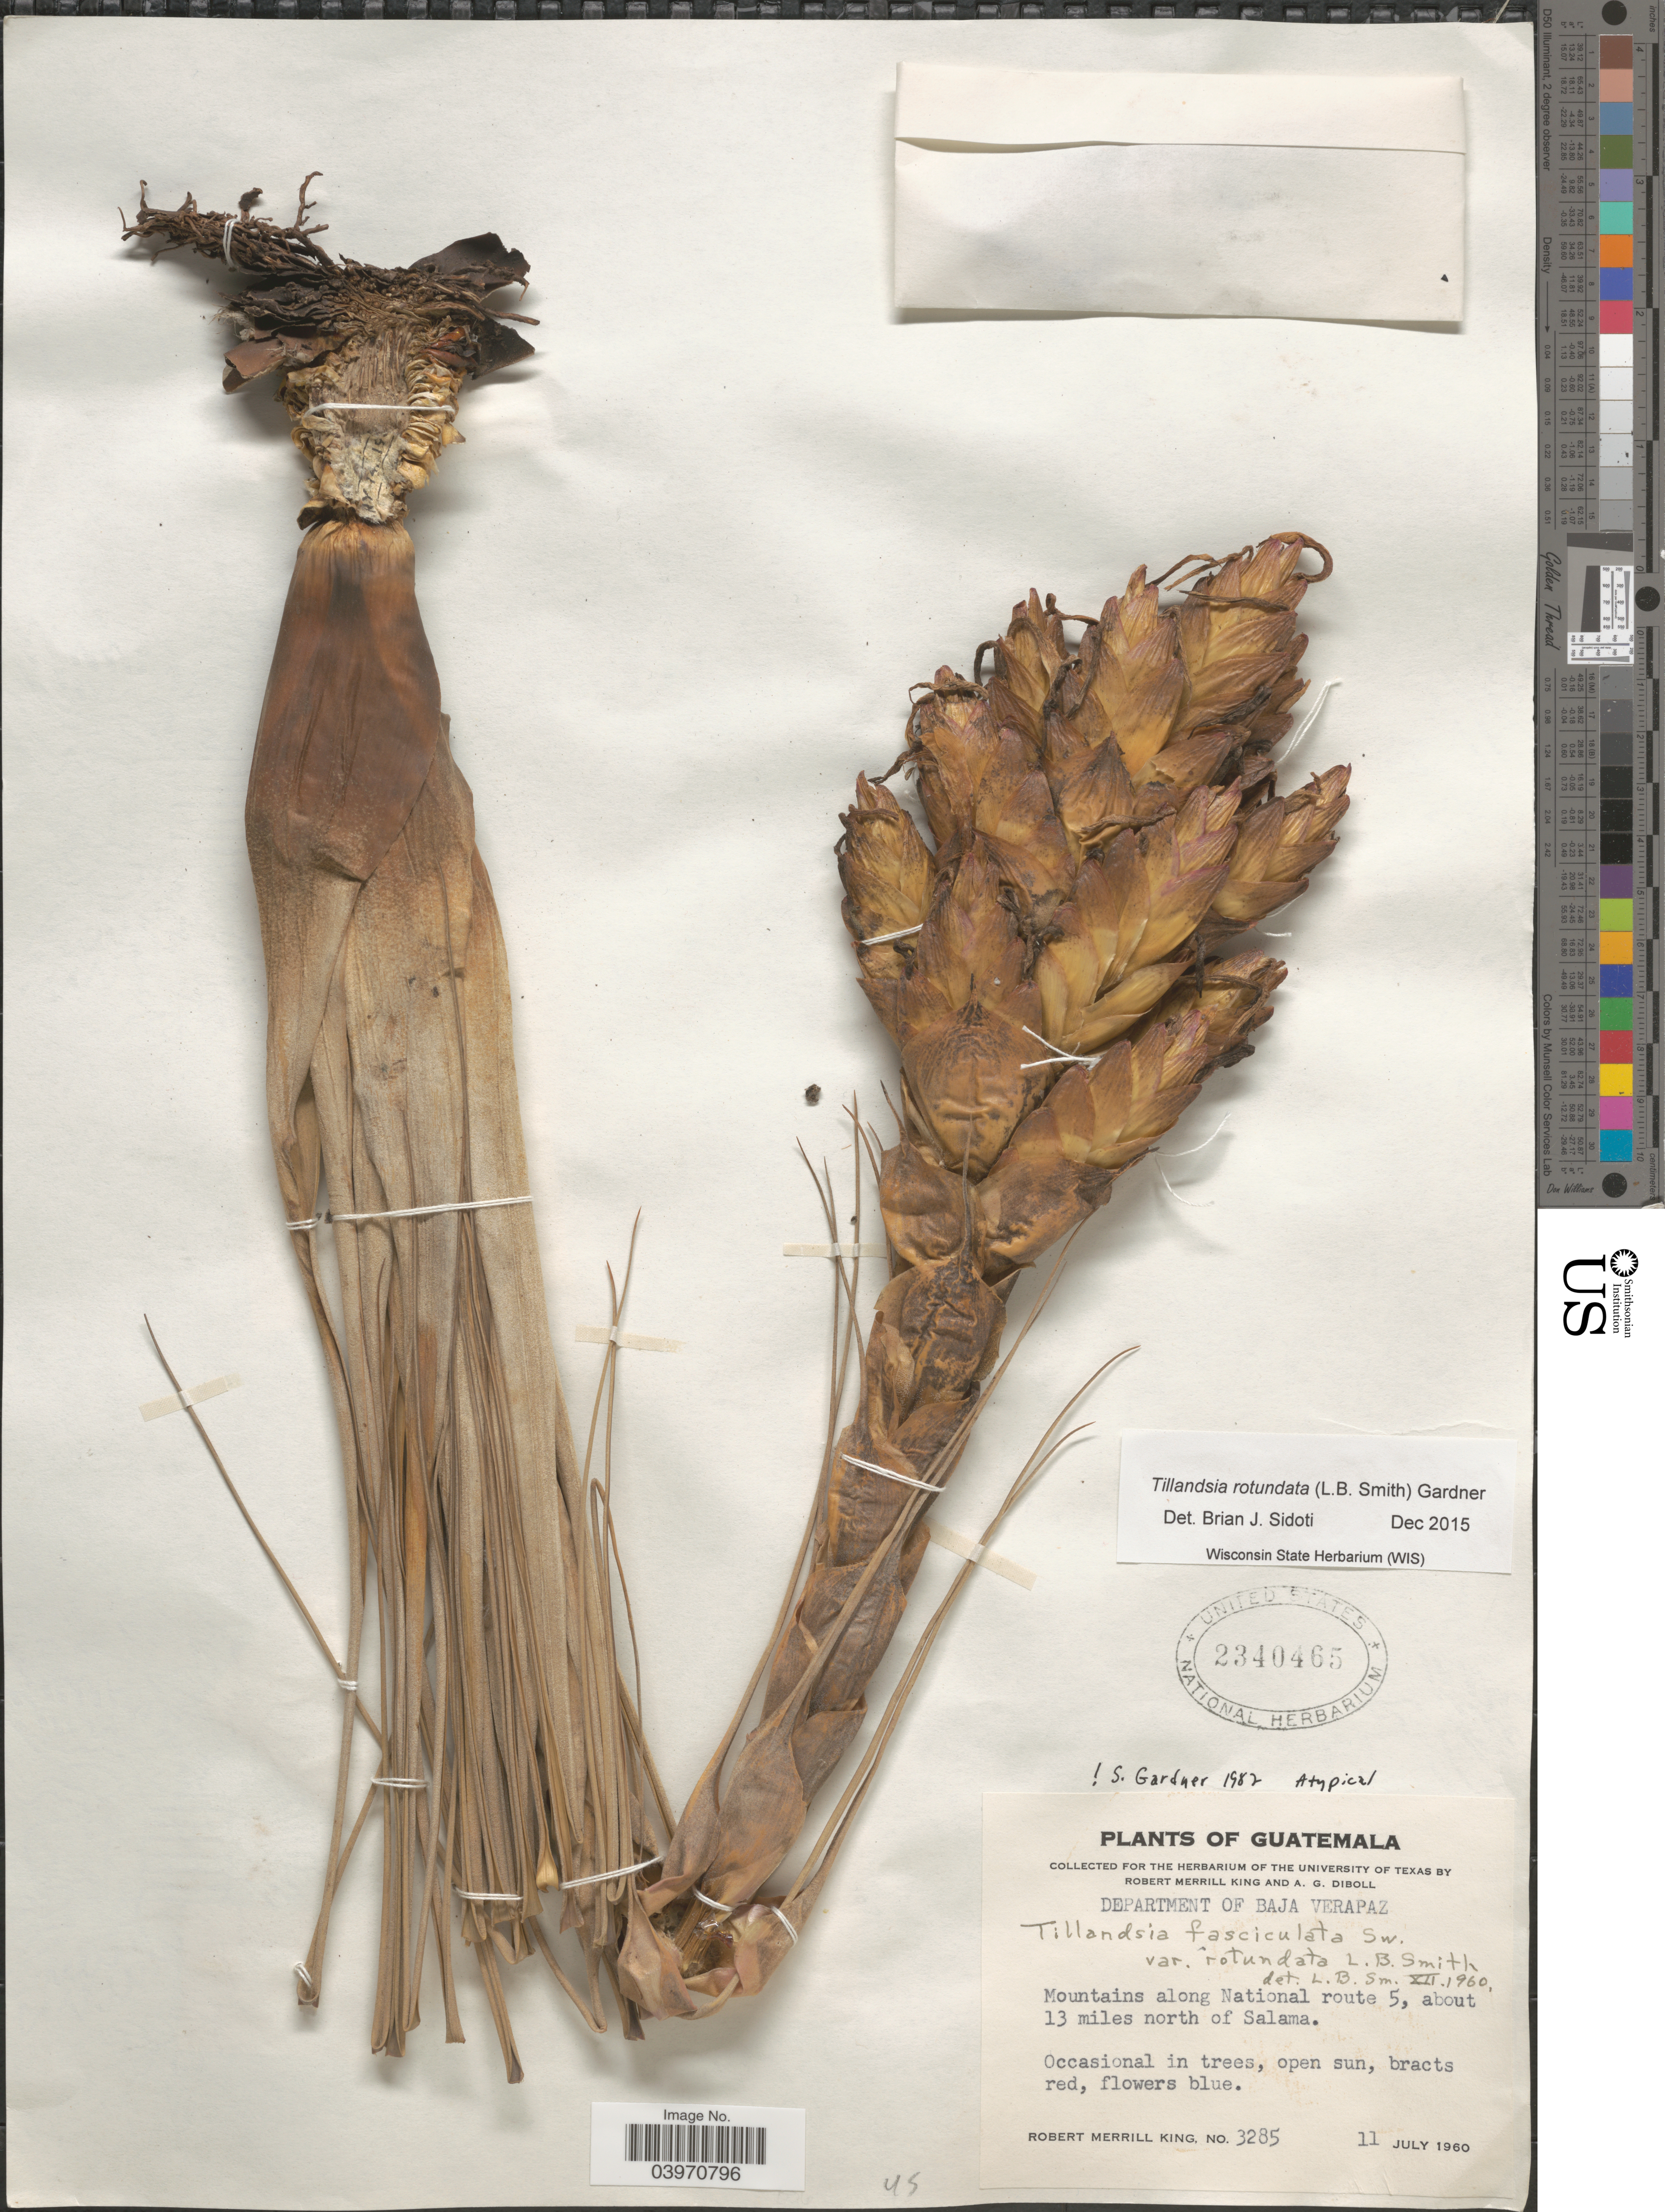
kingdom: Plantae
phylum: Tracheophyta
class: Liliopsida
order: Poales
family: Bromeliaceae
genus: Tillandsia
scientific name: Tillandsia fasciculata var. rotundata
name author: L.B. Sm.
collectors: R. M. King & A. Diboll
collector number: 3285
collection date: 1960-07-11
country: Guatemala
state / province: Baja Verapaz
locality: Department of Baja Verapaz. Mountains along National route 5, about 13 miles north of Salama.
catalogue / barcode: US 2340465